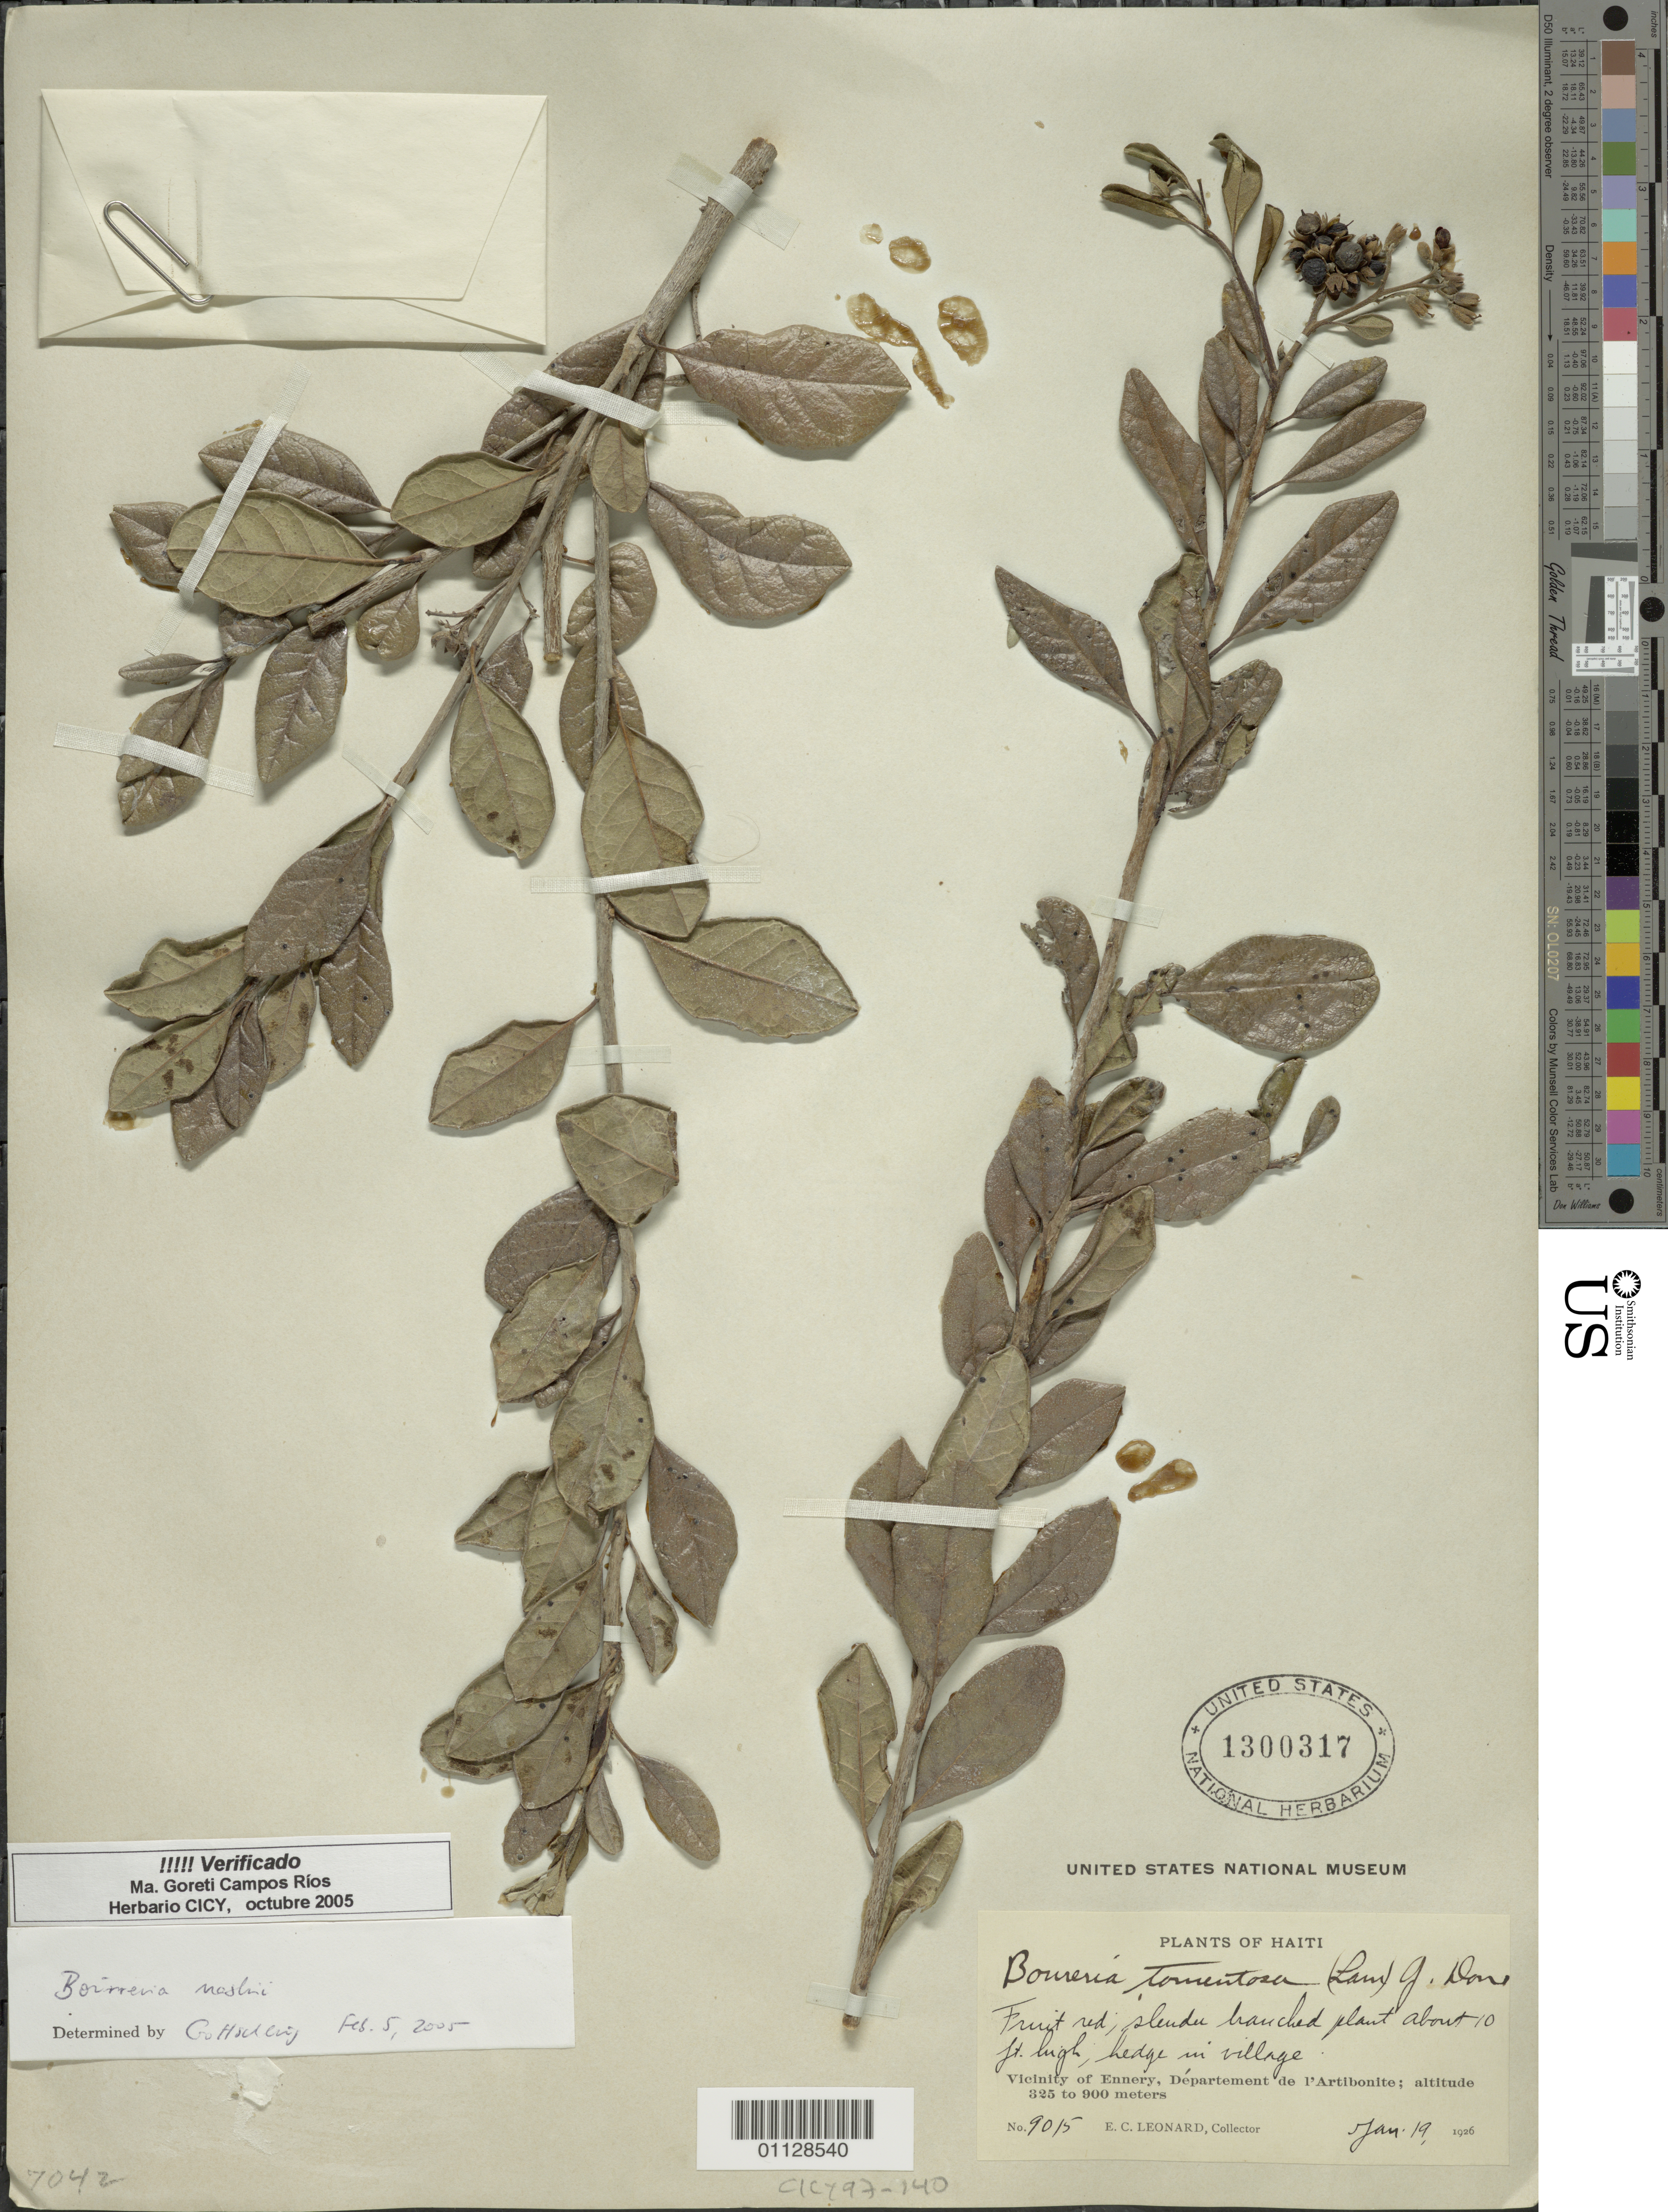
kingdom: Plantae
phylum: Tracheophyta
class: Magnoliopsida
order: Boraginales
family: Ehretiaceae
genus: Bourreria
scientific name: Bourreria nashii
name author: Britton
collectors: E. C. Leonard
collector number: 9015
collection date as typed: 19 Jan 1926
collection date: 1926-01-19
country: Haiti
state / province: Artibonite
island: Hispaniola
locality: Vicinity of Ennery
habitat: hedge in village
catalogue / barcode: US 1300317